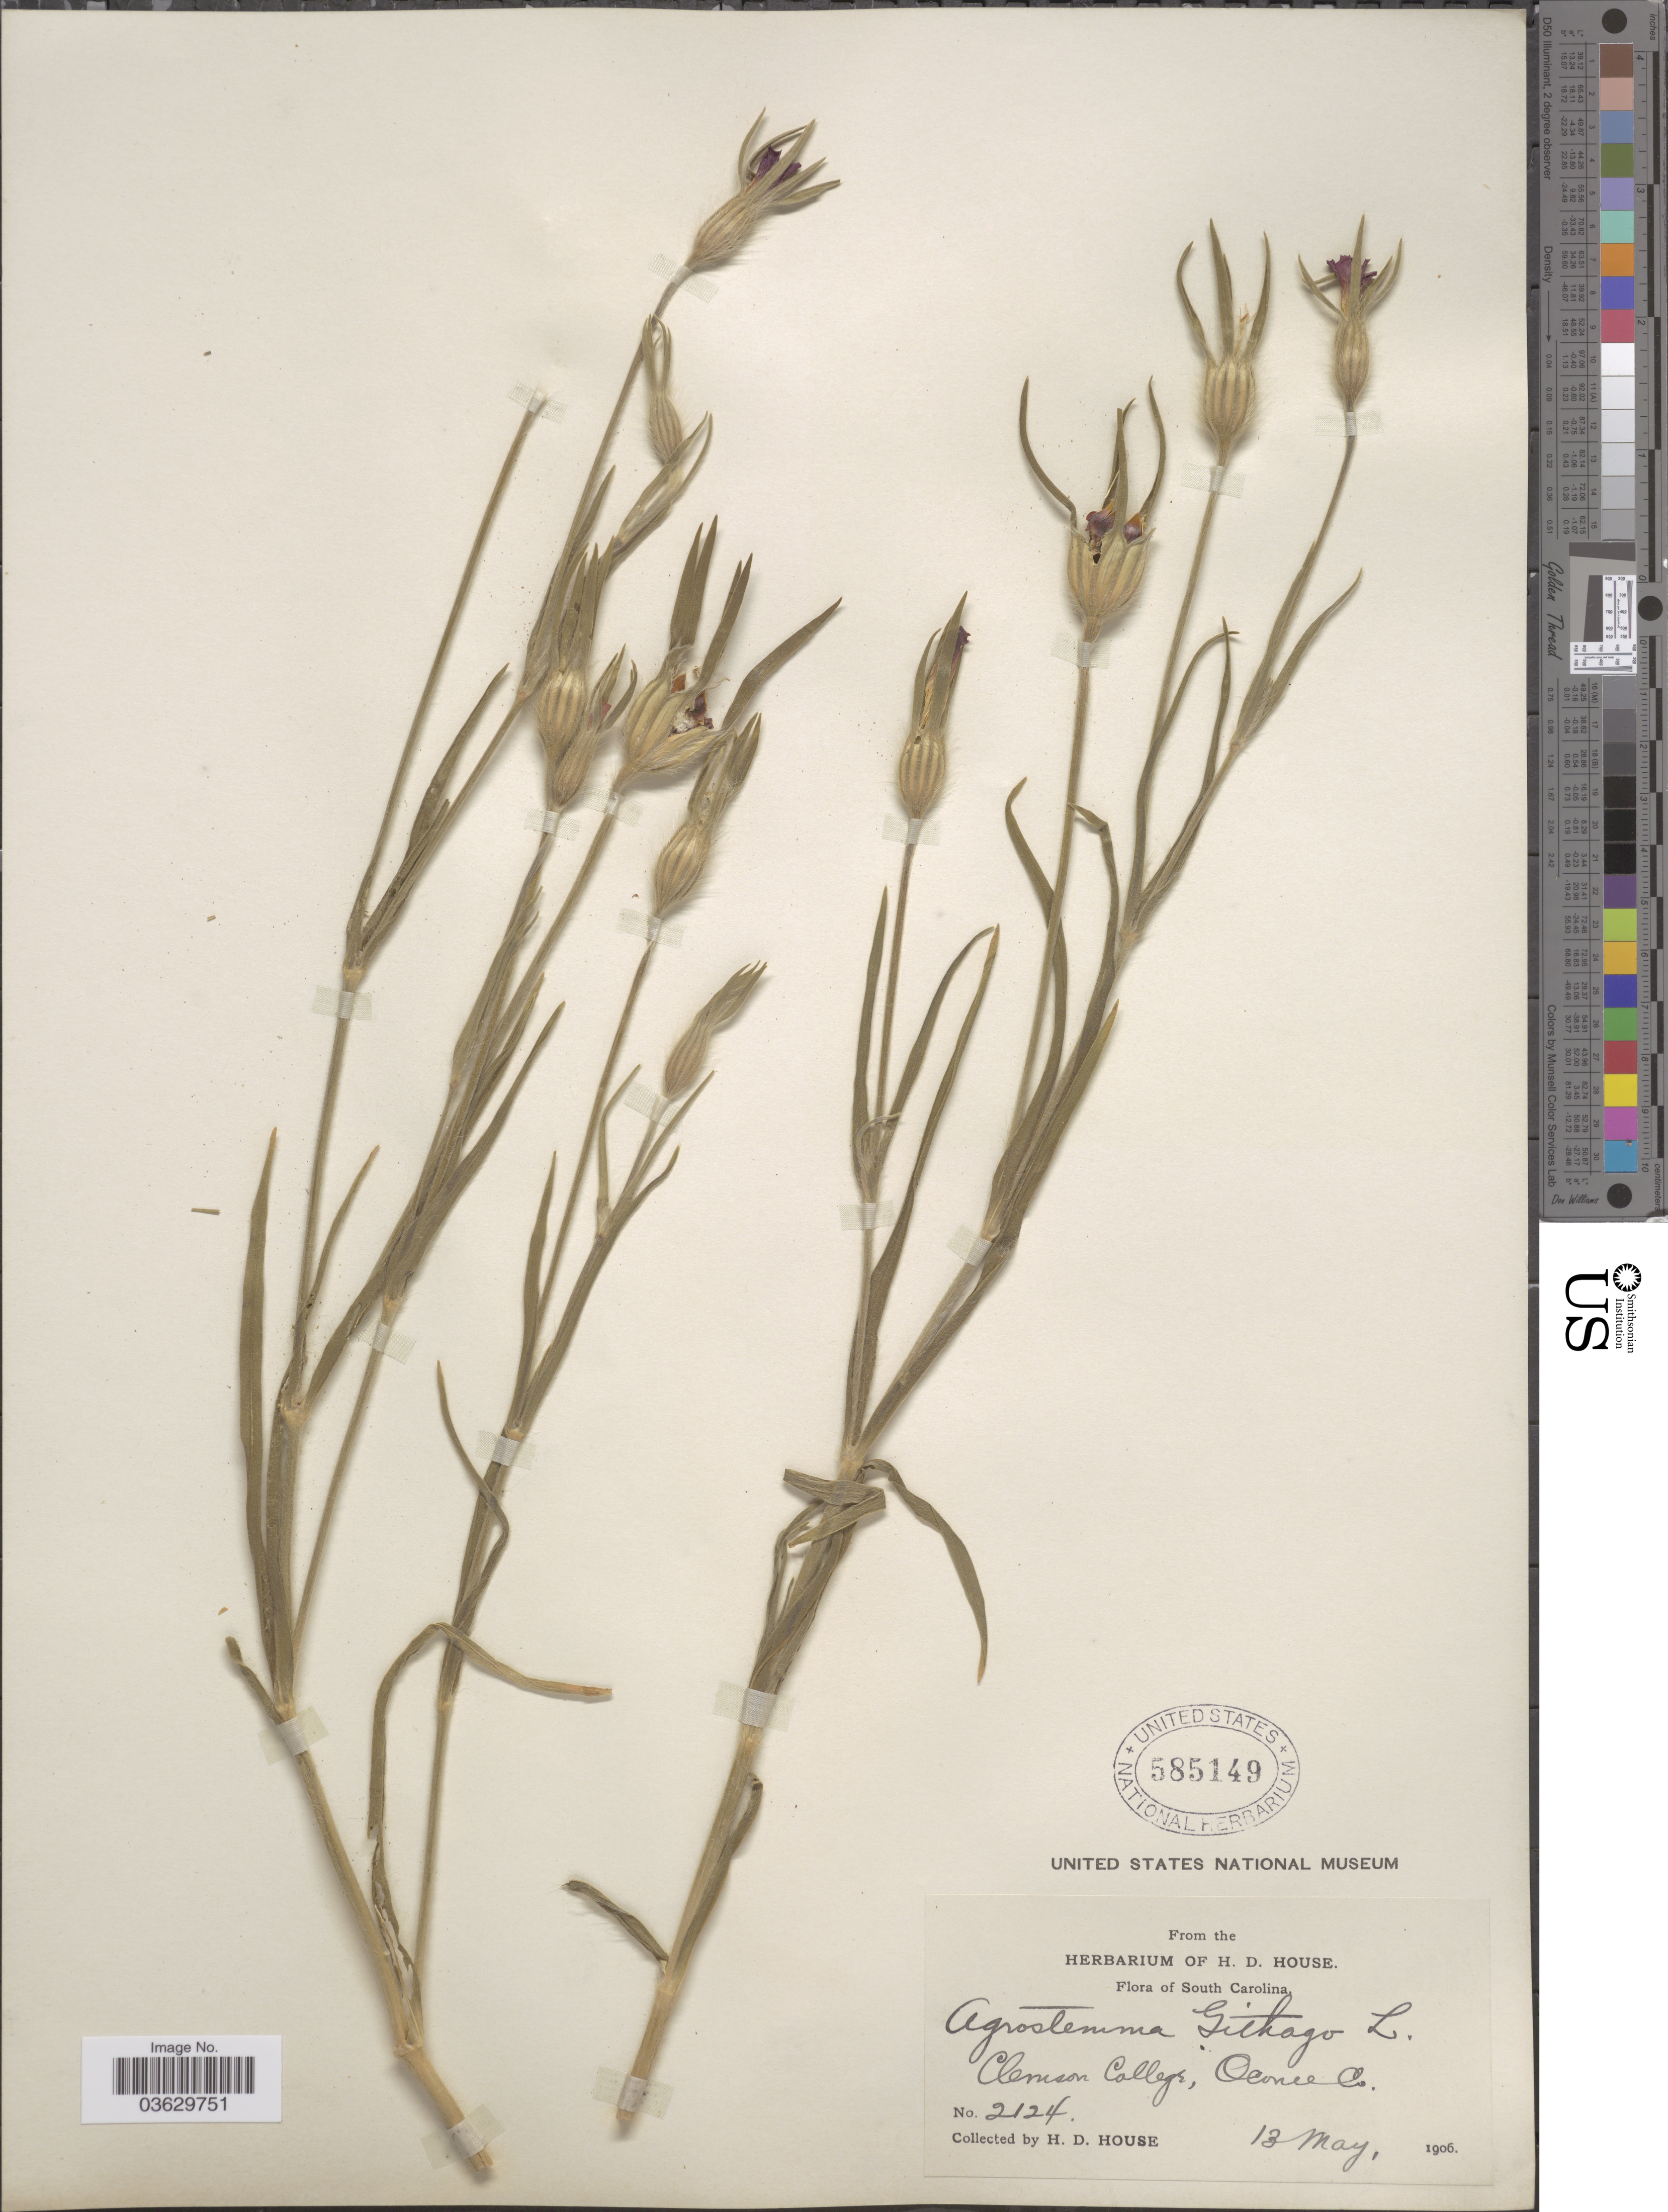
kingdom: Plantae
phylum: Tracheophyta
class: Magnoliopsida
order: Caryophyllales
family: Caryophyllaceae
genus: Agrostemma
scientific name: Agrostemma githago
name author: L.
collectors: H. D. House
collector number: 2124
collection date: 1906-05-13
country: United States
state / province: South Carolina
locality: Clemson College, Oconee Co.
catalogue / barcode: US 585149